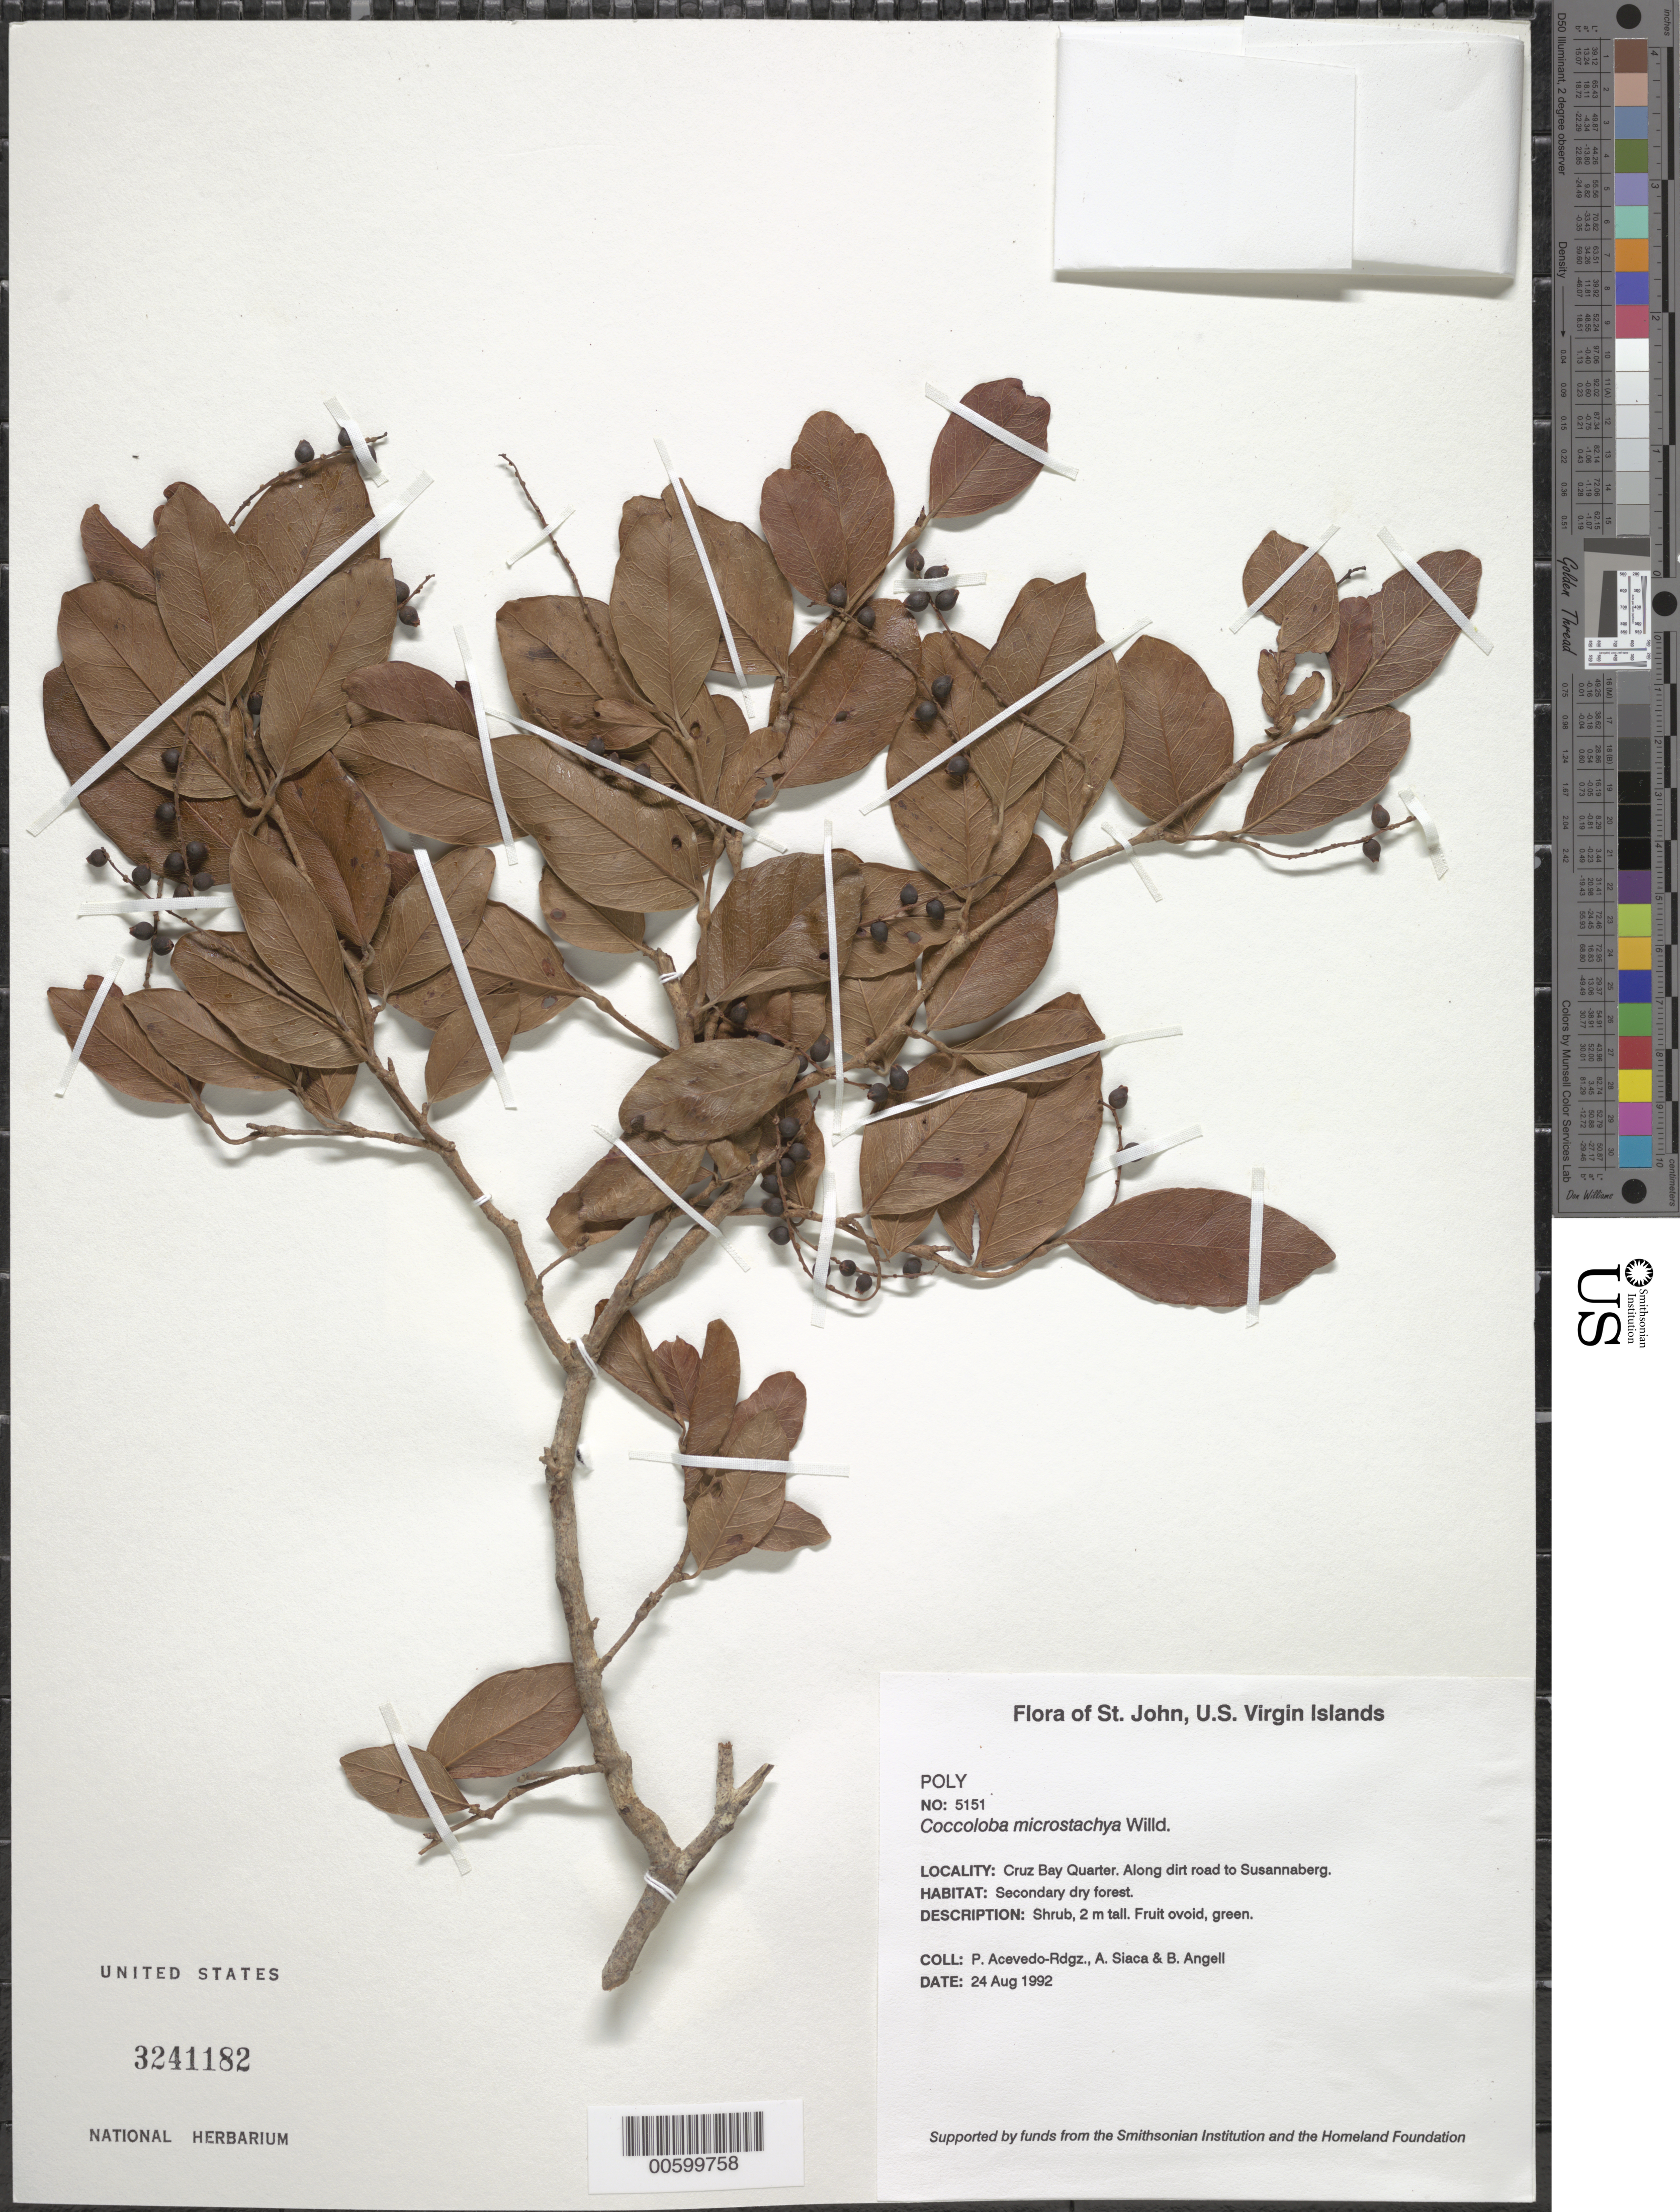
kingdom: Plantae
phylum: Tracheophyta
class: Magnoliopsida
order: Caryophyllales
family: Polygonaceae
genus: Coccoloba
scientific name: Coccoloba microstachya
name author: Willd.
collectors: P. Acevedo-Rodr., A. Siaca & Bobbi Angell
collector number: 5151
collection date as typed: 24 Aug 1992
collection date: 1992-08-24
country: U.S. Virgin Islands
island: St. John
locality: Cruz Bay Quarter; Dirt road from Susannaberg to North Shore Road.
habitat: Secondary dry forest.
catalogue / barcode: US 3241182